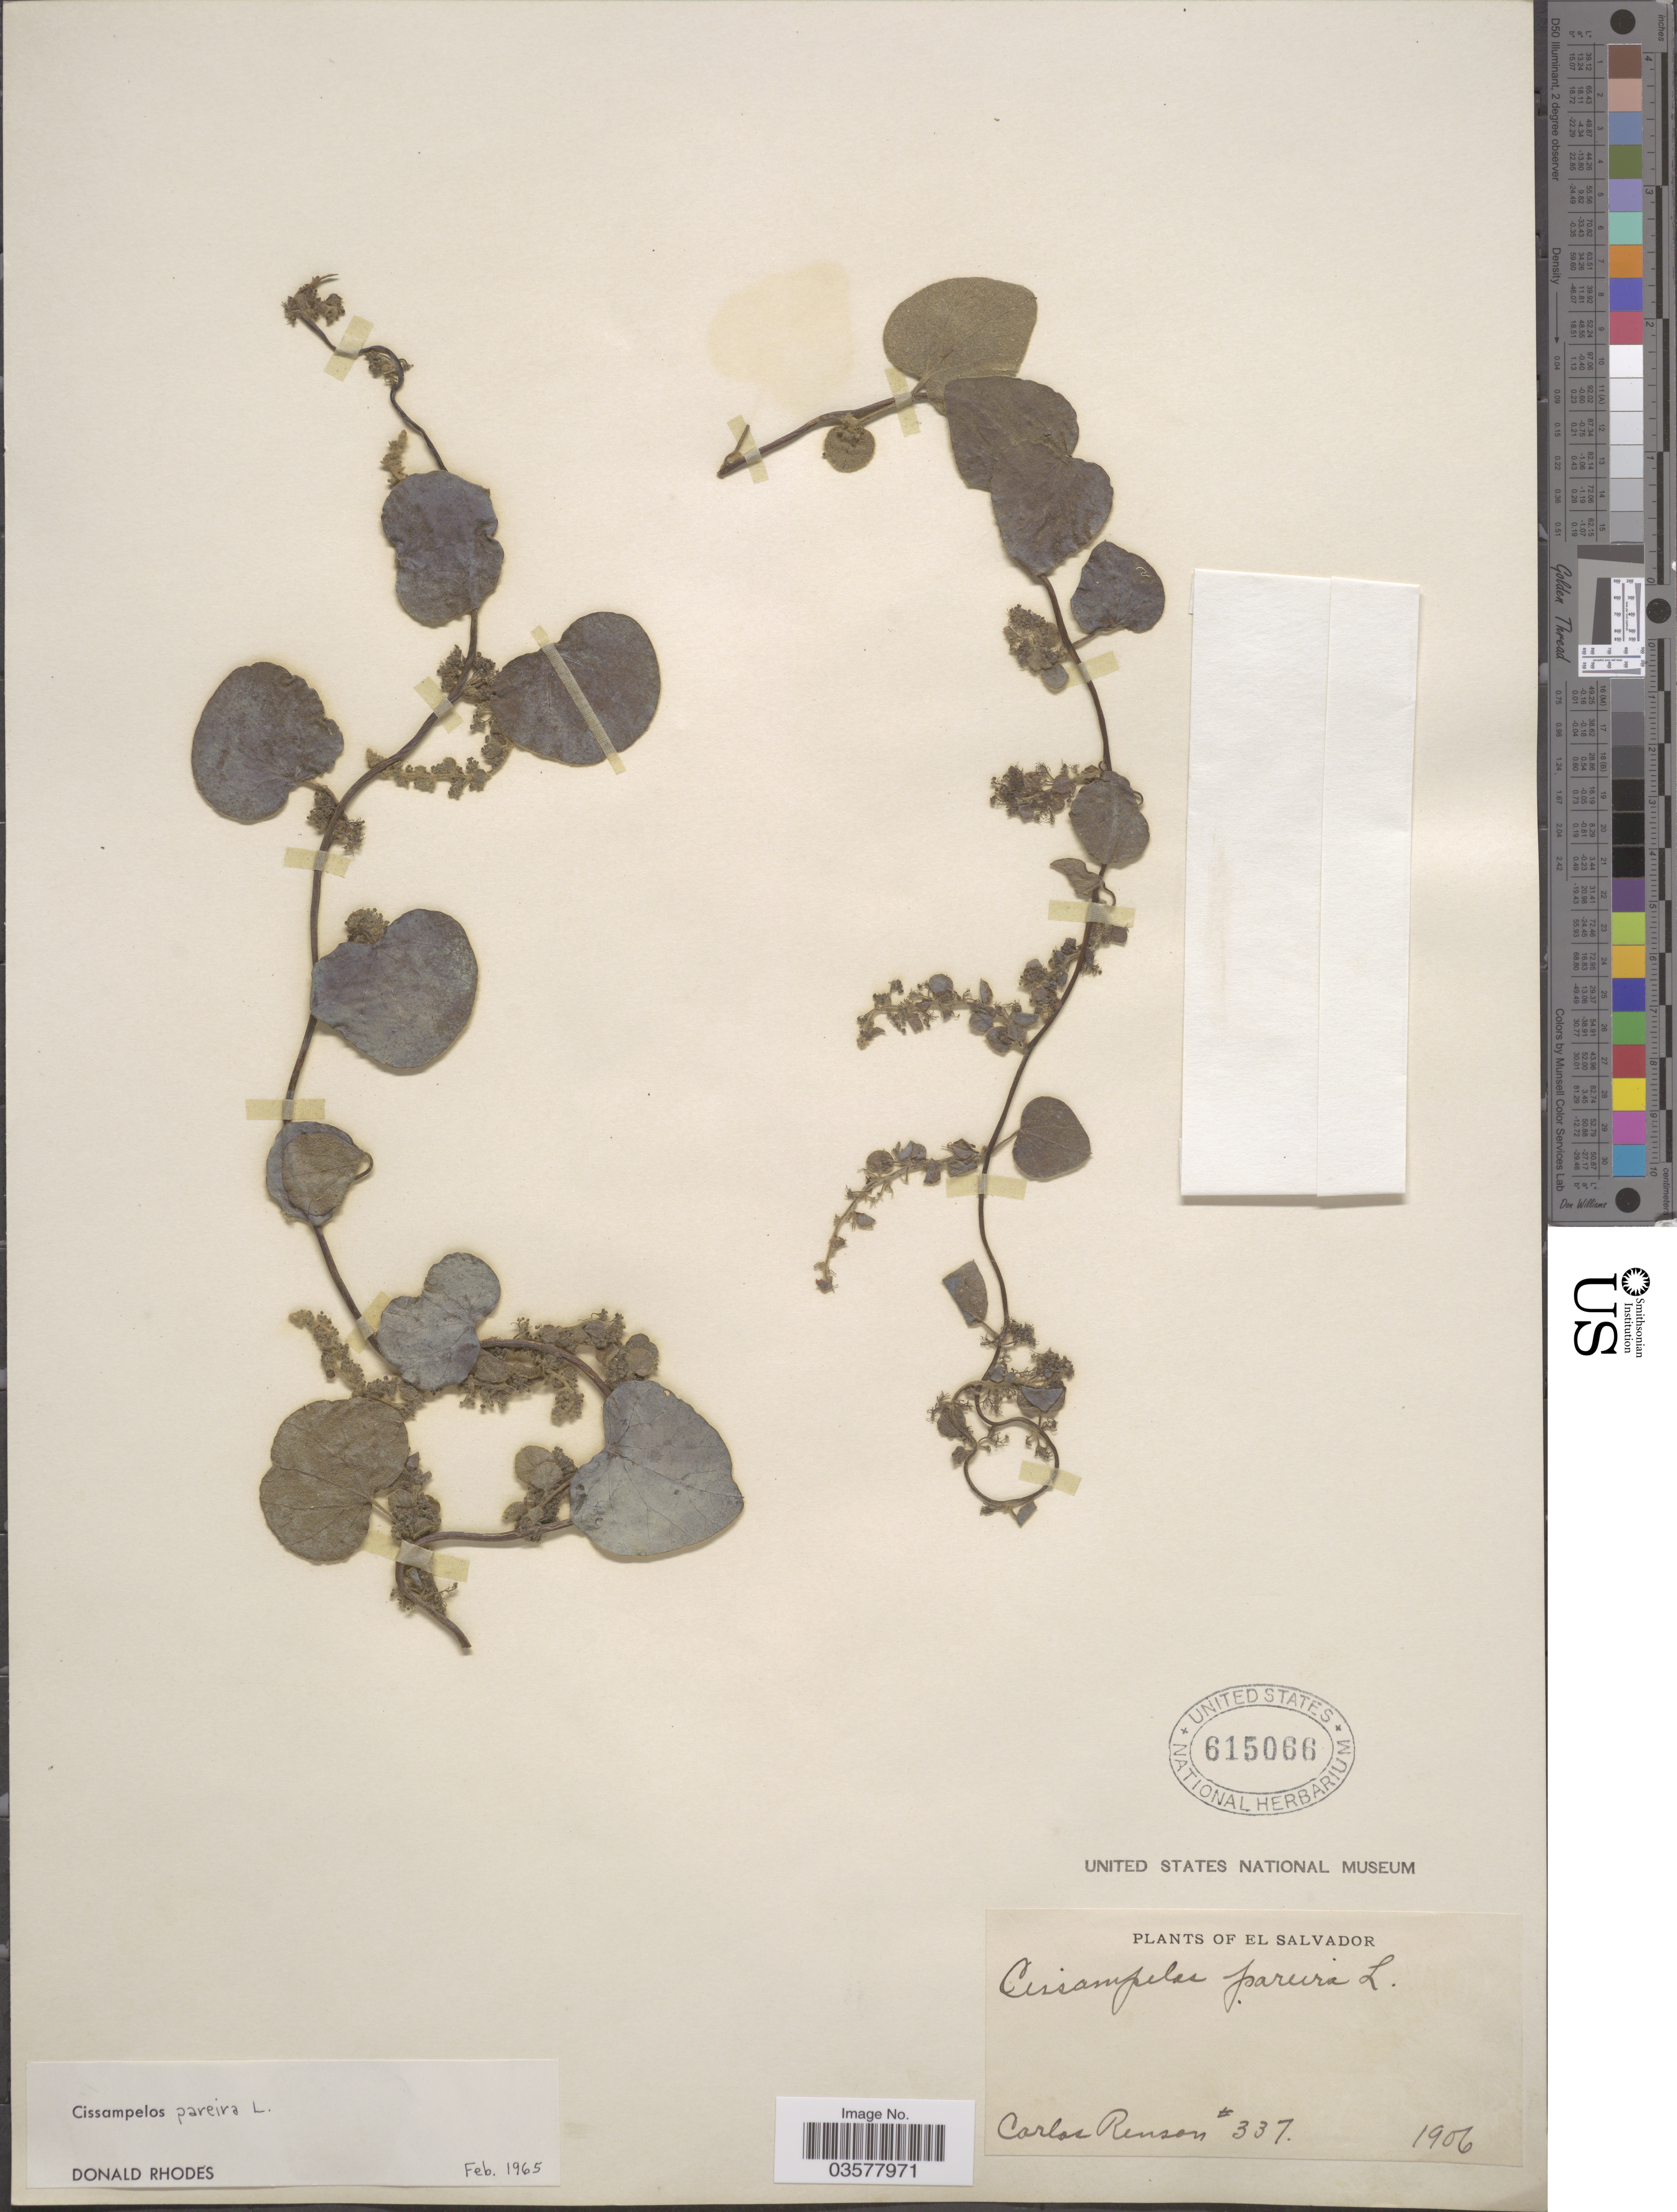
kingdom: Plantae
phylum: Tracheophyta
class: Magnoliopsida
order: Ranunculales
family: Menispermaceae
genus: Cissampelos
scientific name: Cissampelos pareira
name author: L.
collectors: C. Renson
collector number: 337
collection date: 1906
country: El Salvador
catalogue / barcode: US 615066